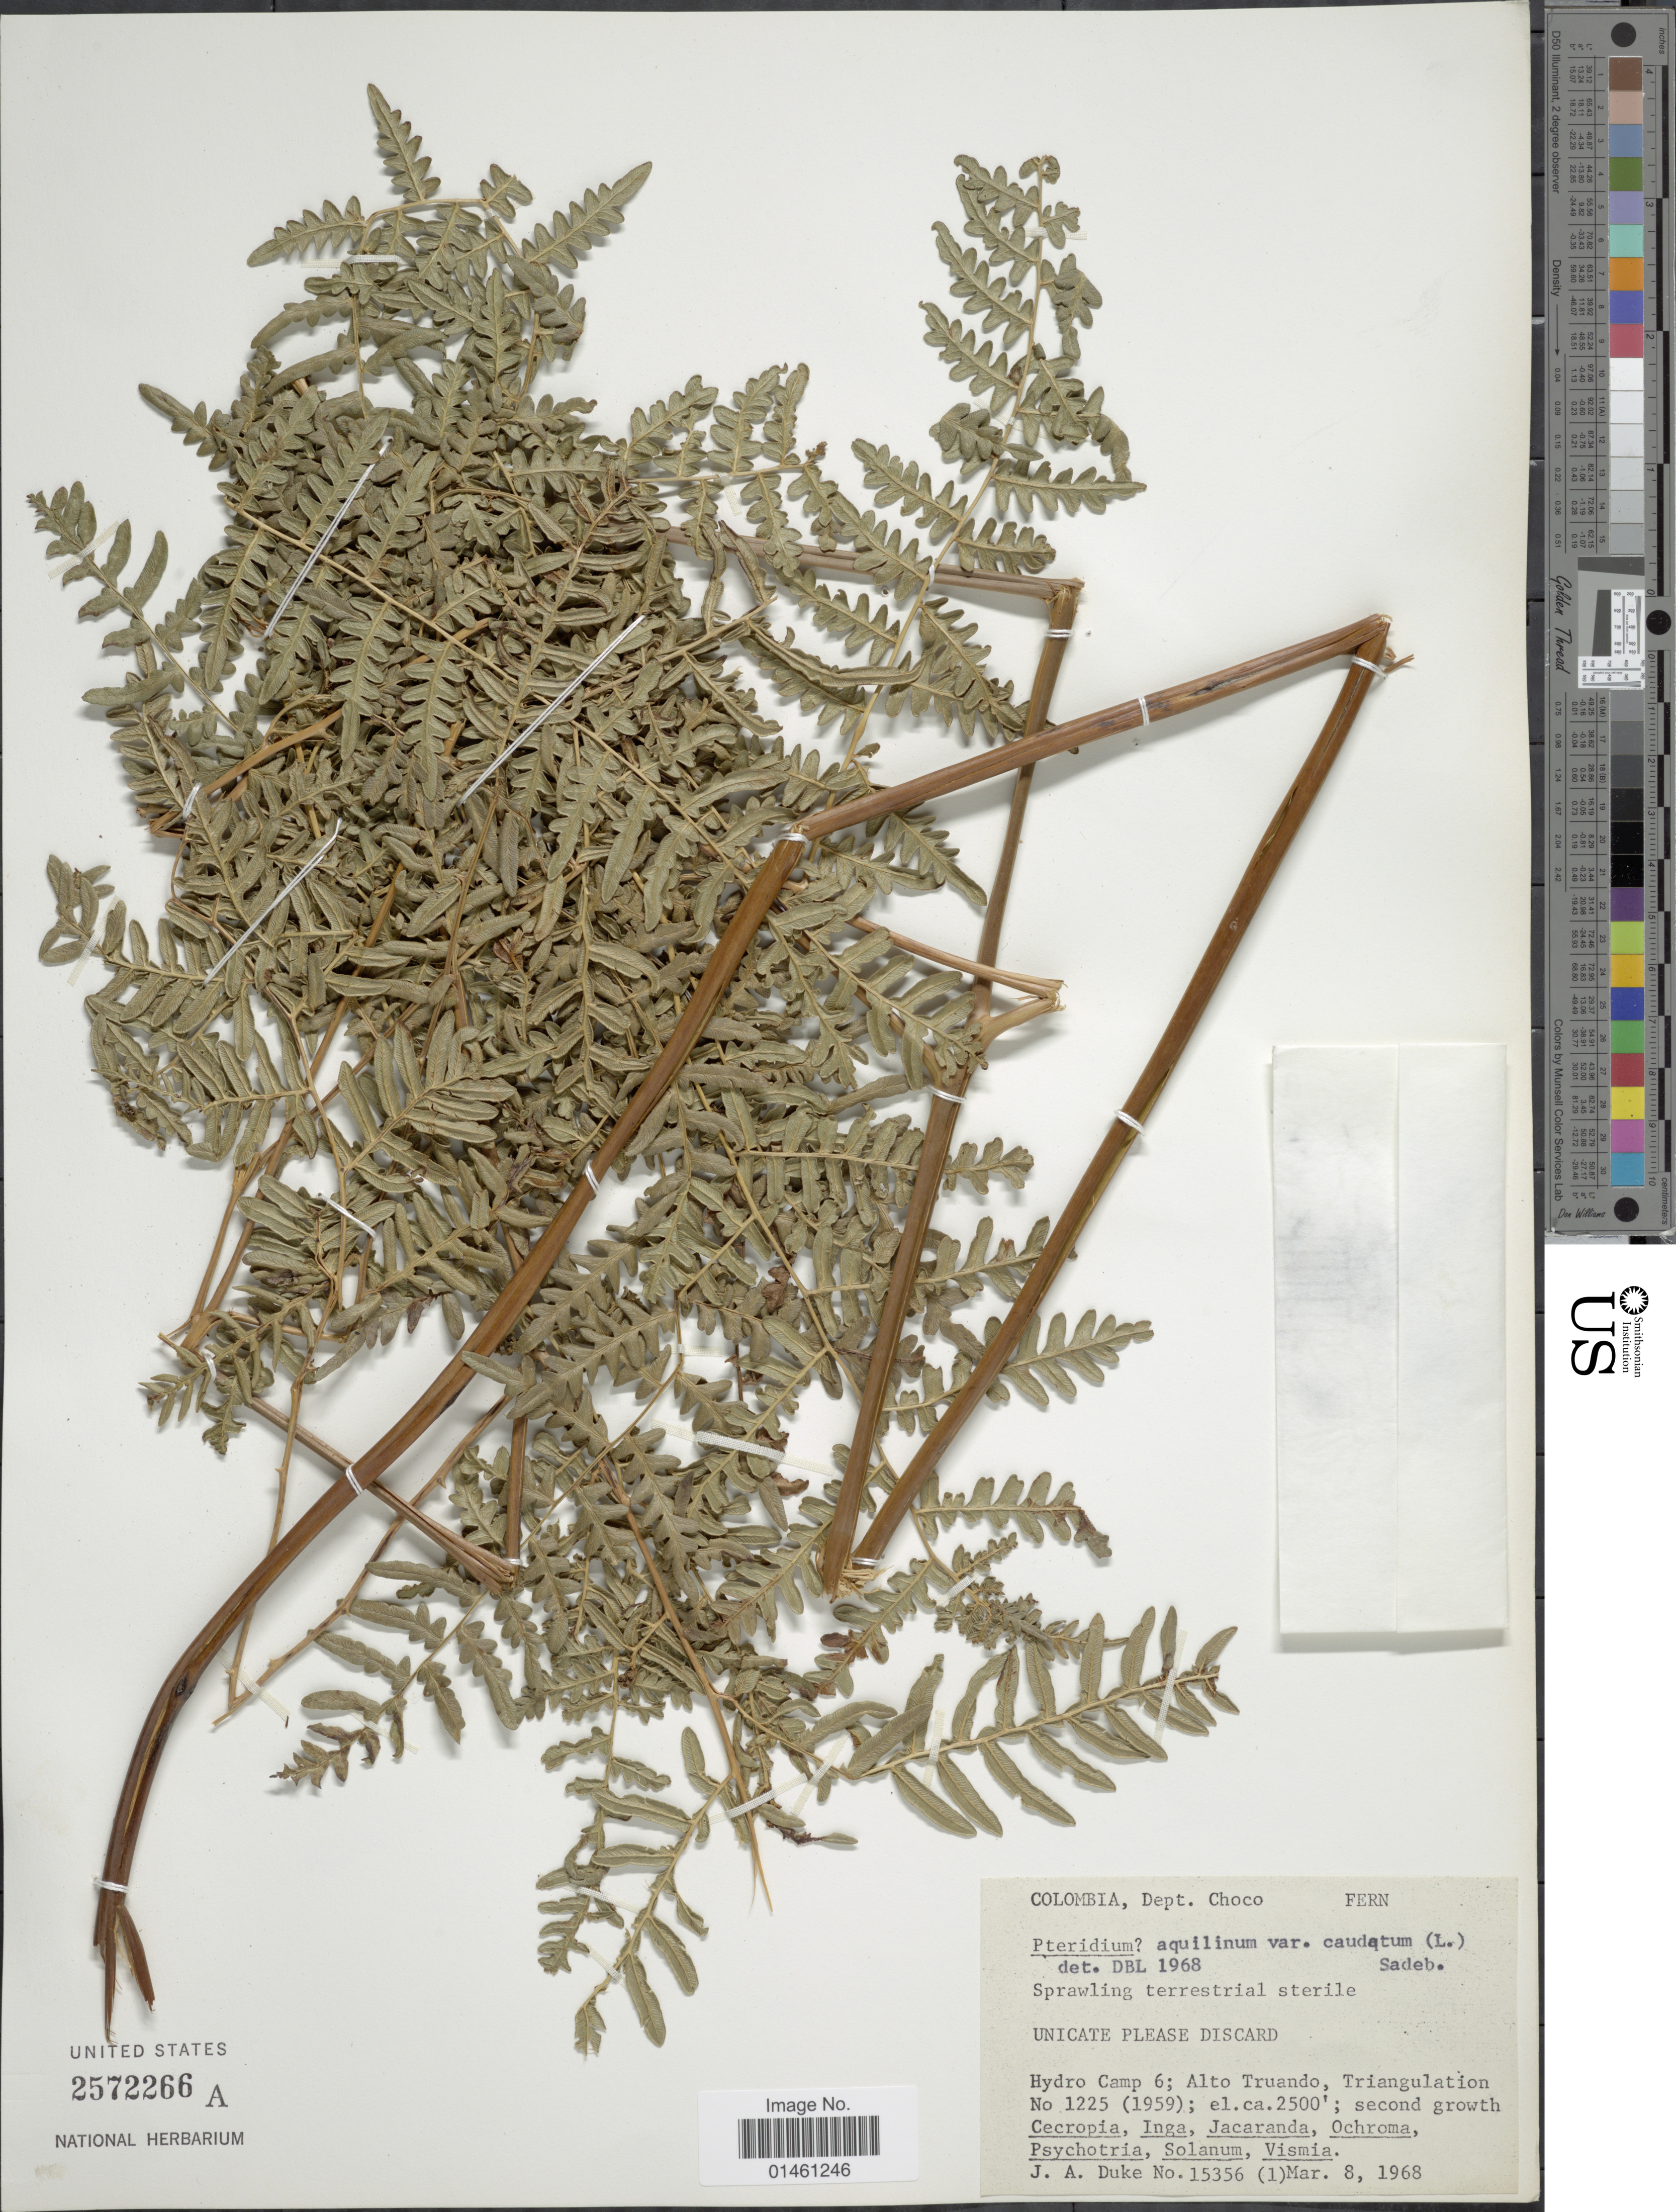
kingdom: Plantae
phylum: Tracheophyta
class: Polypodiopsida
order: Polypodiales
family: Dennstaedtiaceae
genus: Pteridium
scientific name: Pteridium caudatum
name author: (L.) Maxon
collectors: J. A. Duke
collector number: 15356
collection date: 1968-03-08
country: Colombia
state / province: Chocó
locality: Hydro Camp6; alto Truando, Triangulation, Dept. Choco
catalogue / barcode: US 2572266A